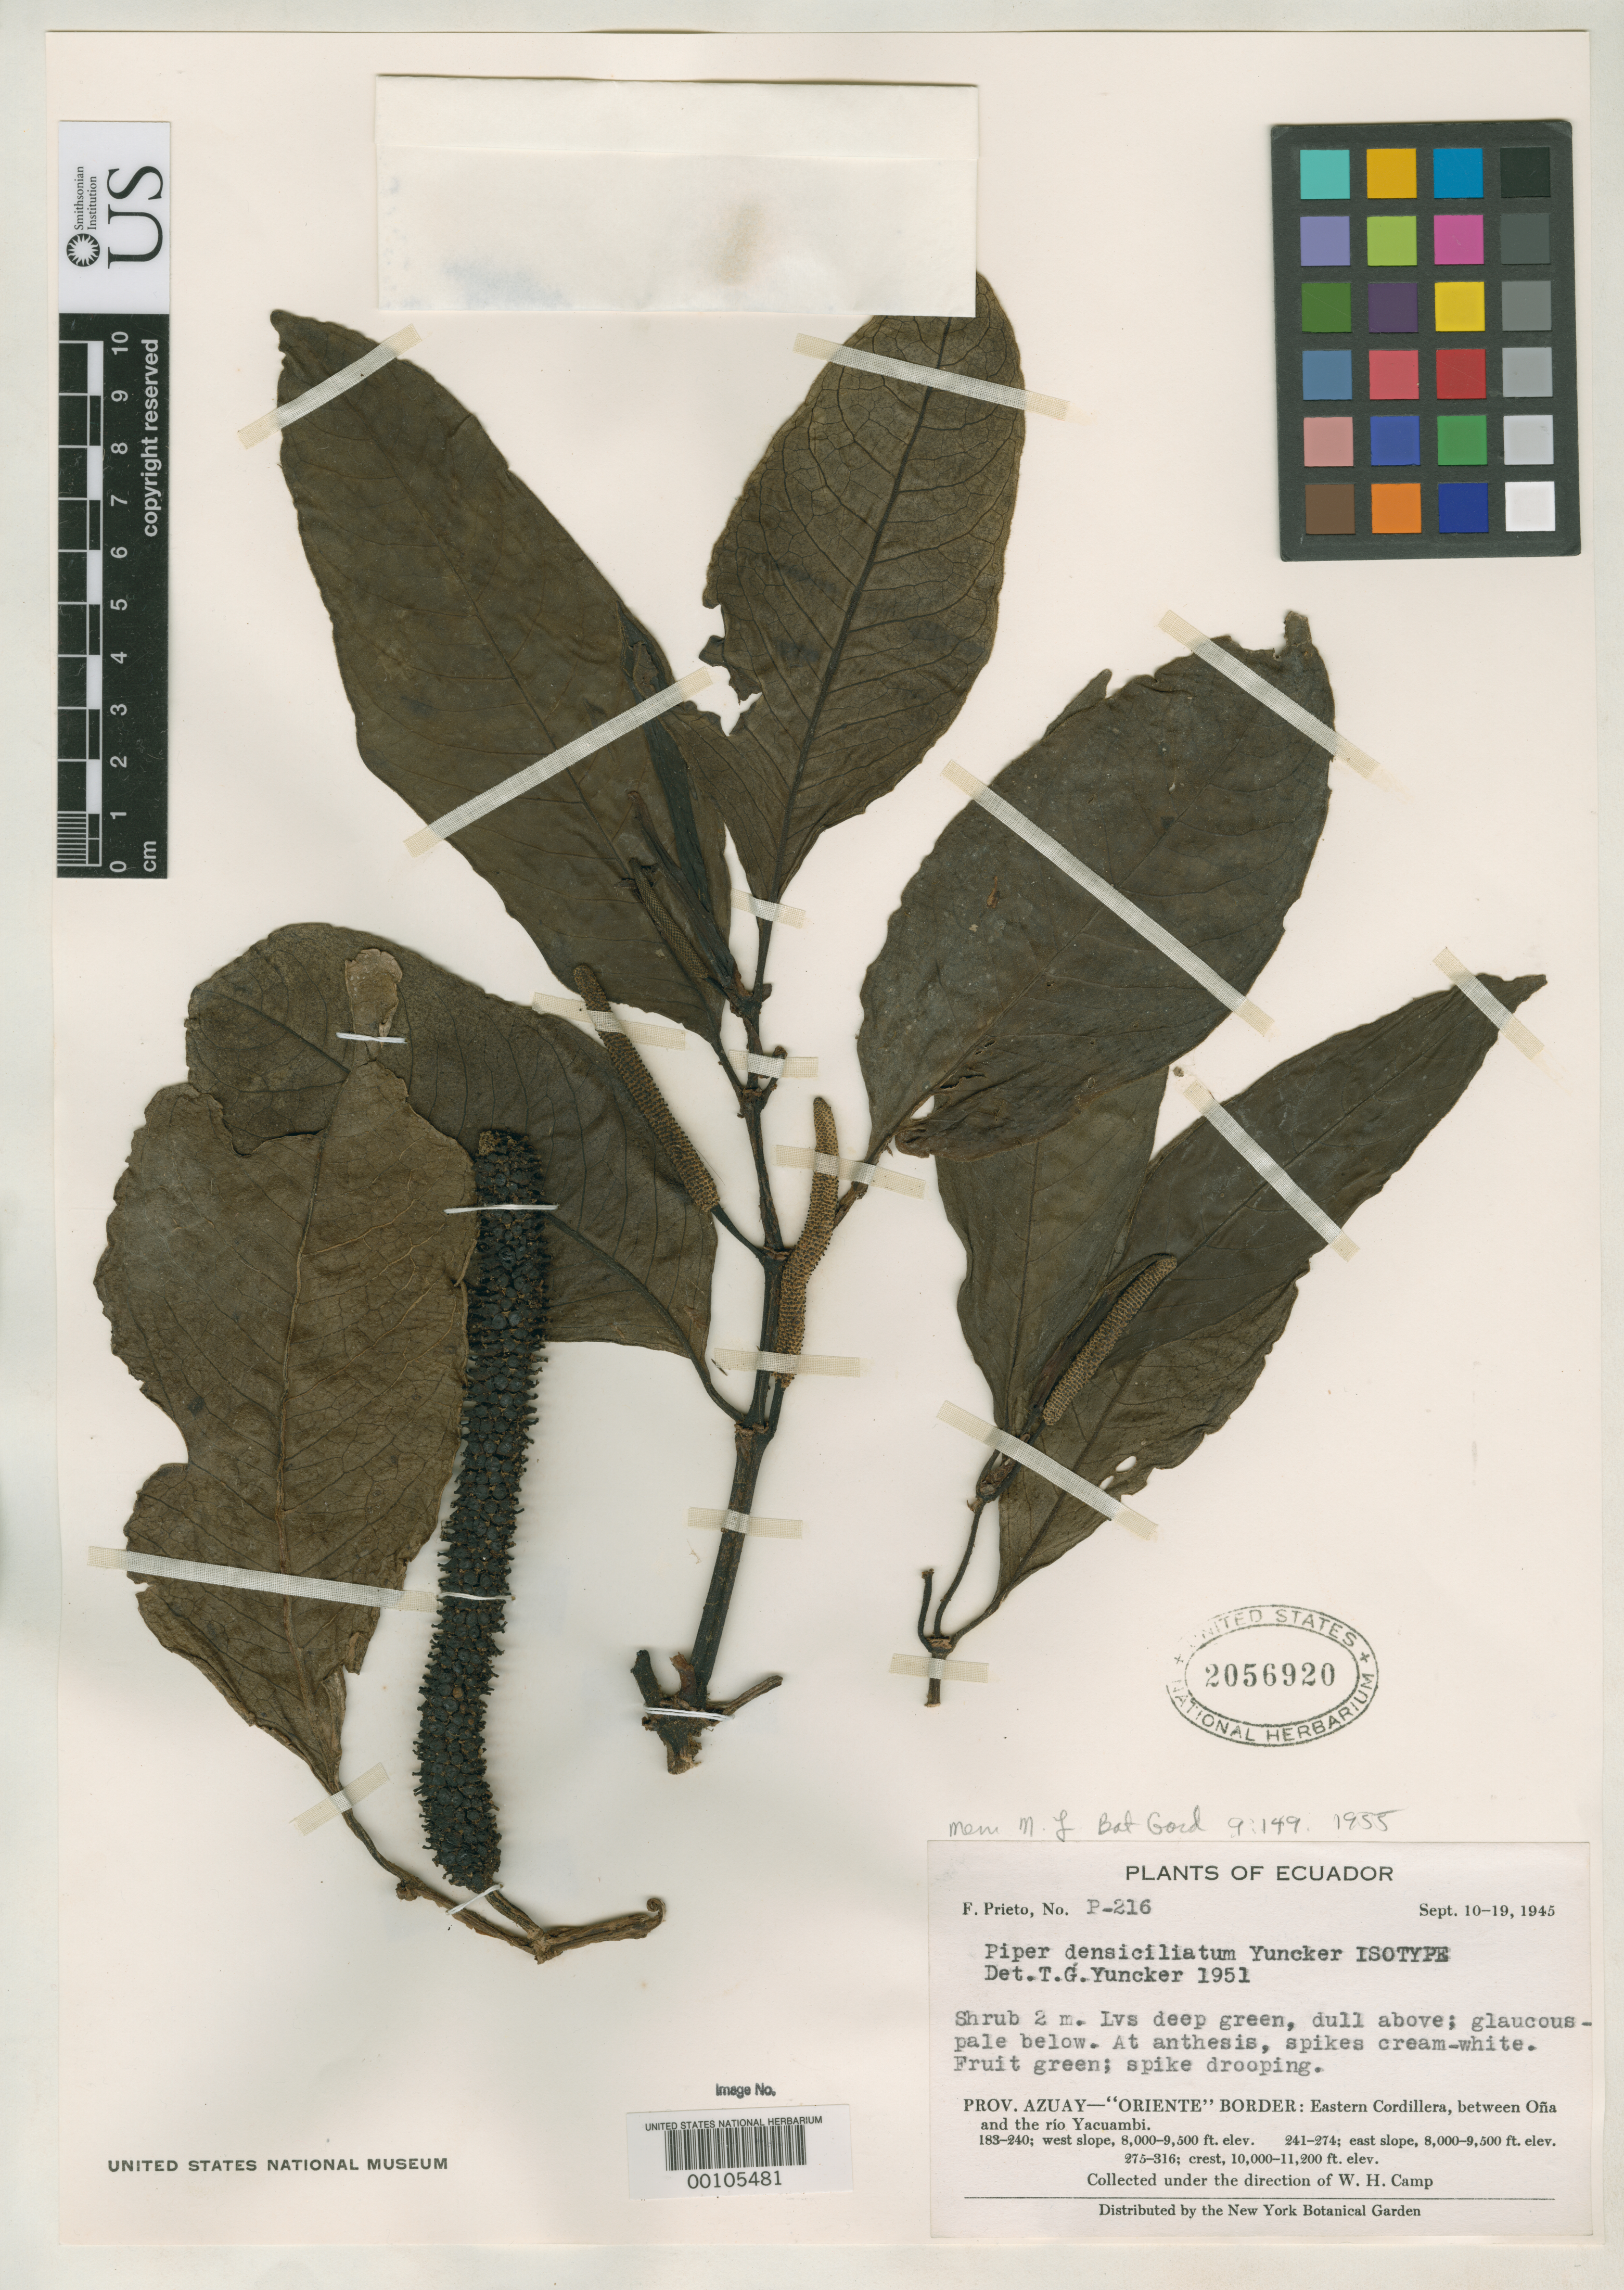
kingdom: Plantae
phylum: Tracheophyta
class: Magnoliopsida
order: Piperales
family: Piperaceae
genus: Piper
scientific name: Piper densiciliatum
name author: Yunck.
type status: Isotype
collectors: F. Prieto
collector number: P-216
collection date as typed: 10 Sep 1945 to 19 Sep 1945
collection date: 1945-09-10/1945-09-19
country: Ecuador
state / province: Azuay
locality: Between Ona and Rio Yacuambi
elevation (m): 2438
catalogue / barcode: US 2056920